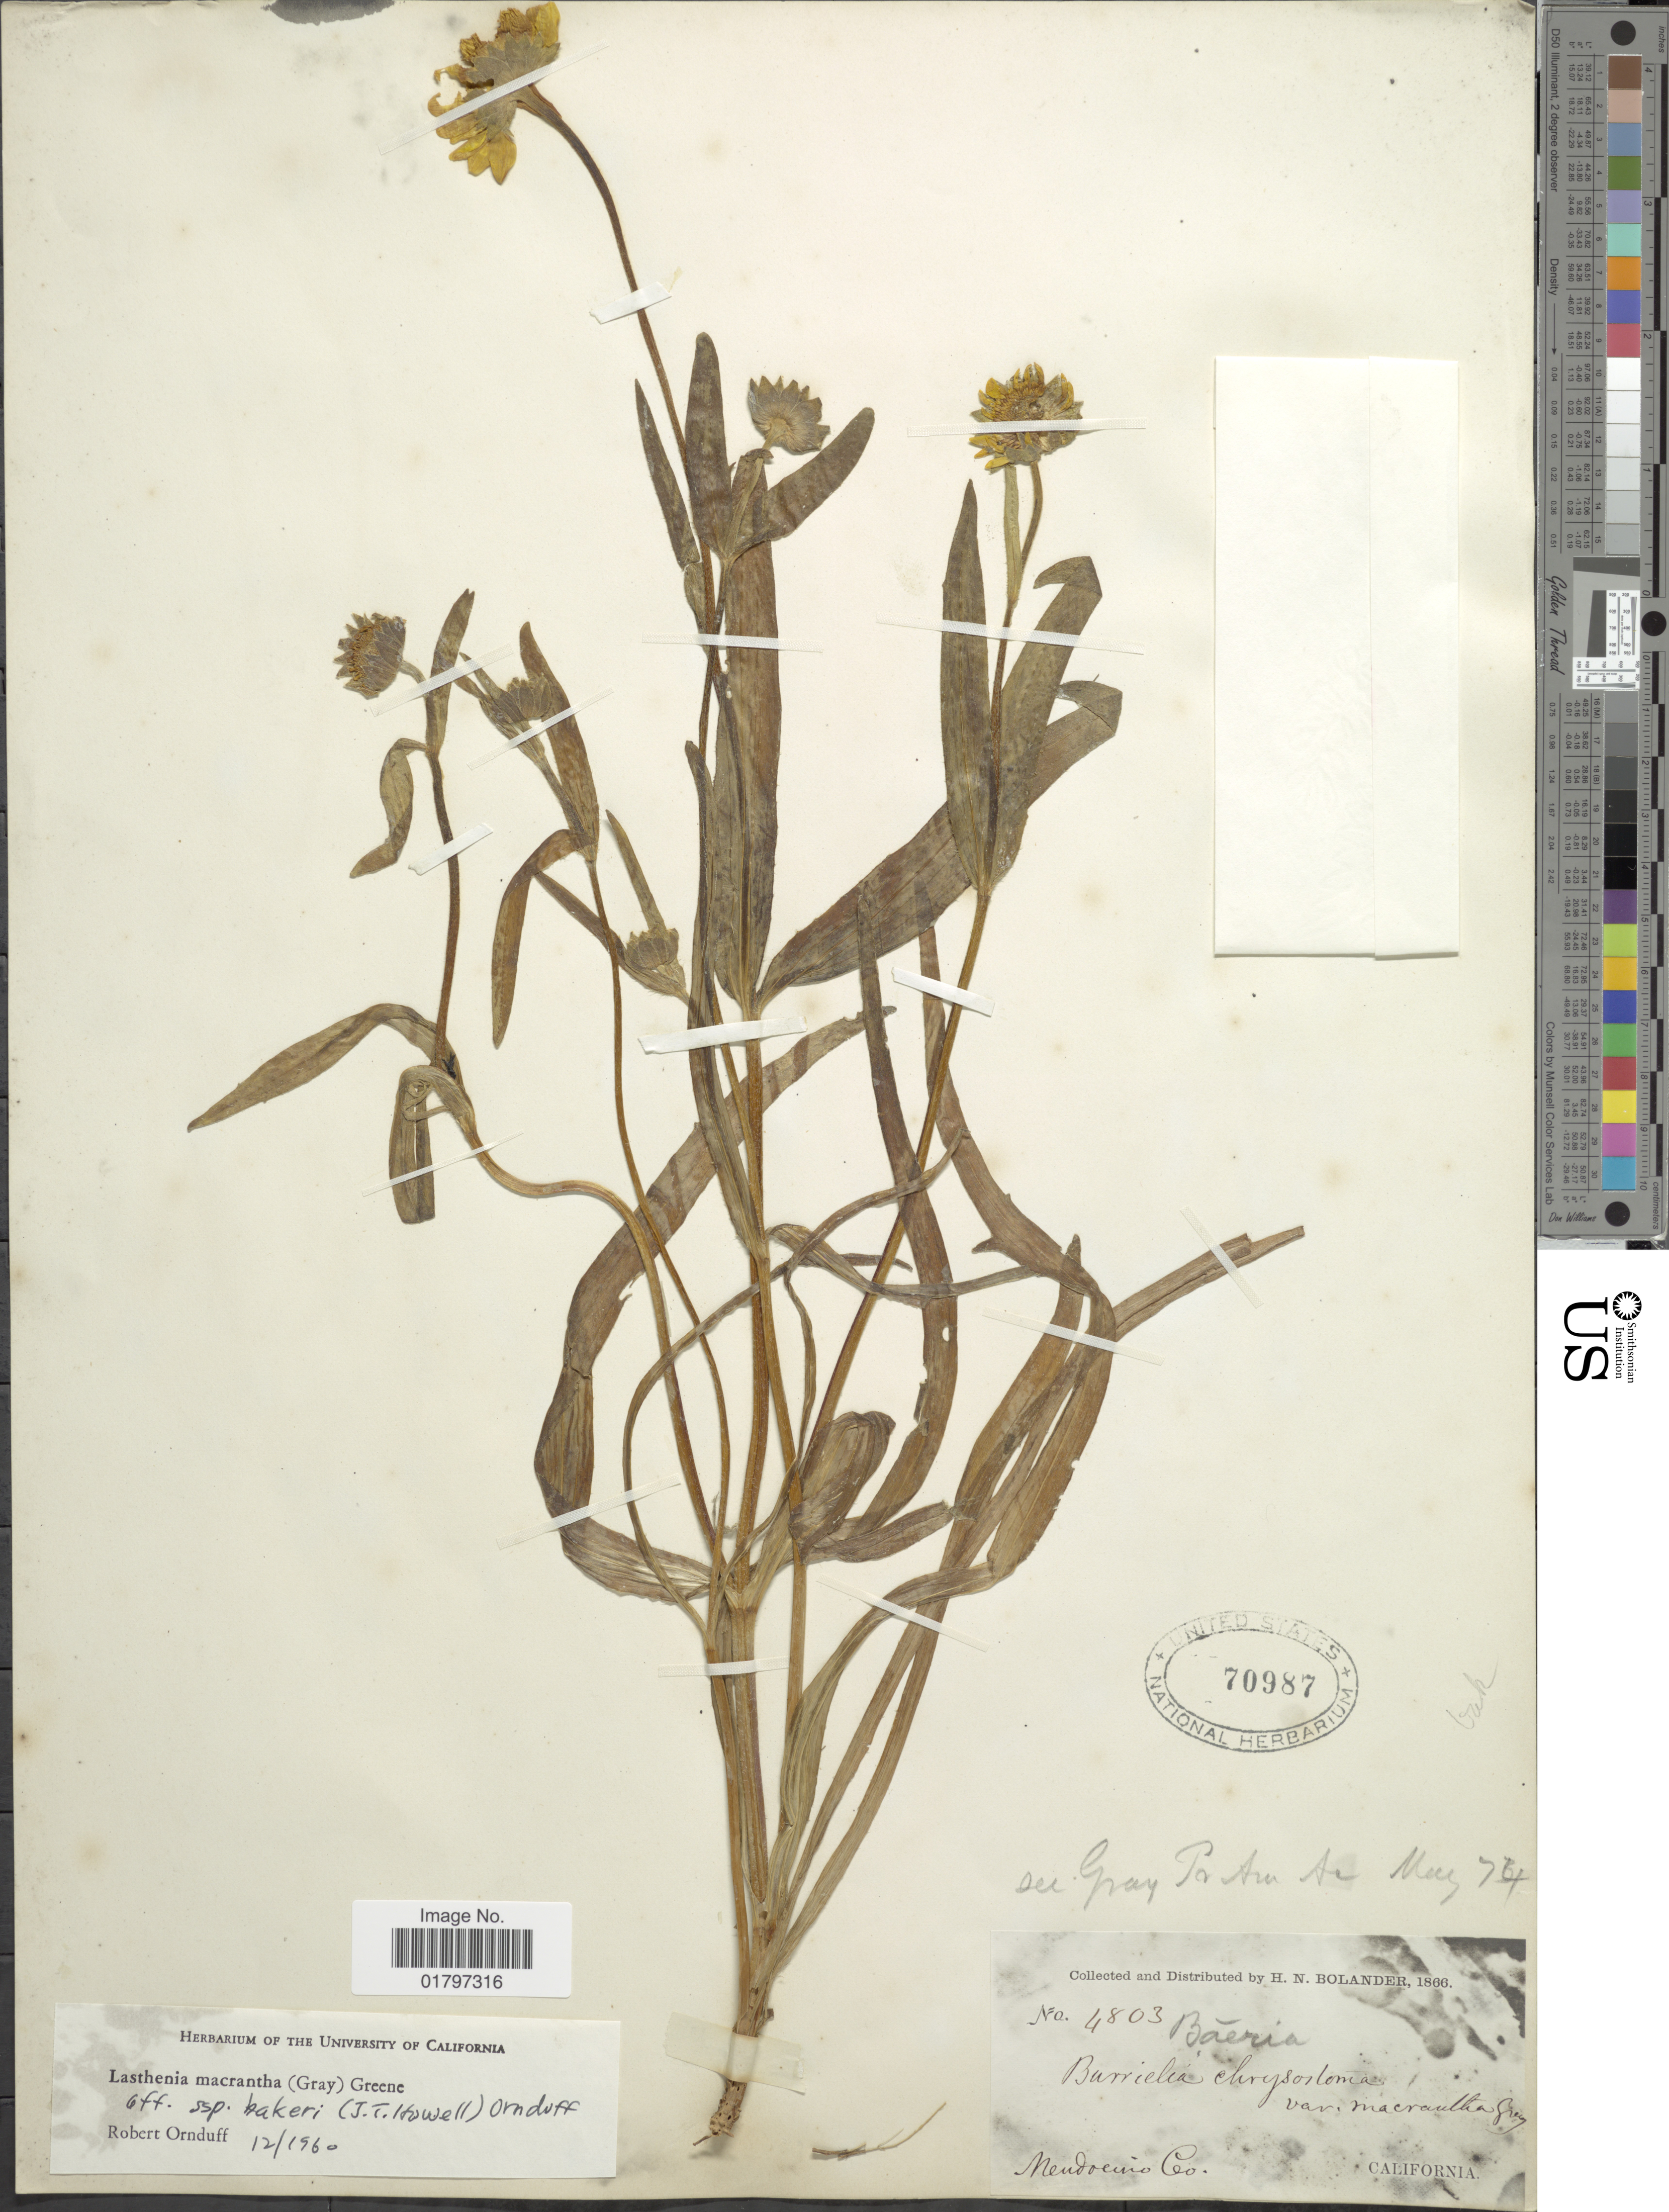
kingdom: Plantae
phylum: Tracheophyta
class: Magnoliopsida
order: Asterales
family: Asteraceae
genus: Lasthenia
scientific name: Lasthenia lasthemia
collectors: H. Bolander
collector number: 4803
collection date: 1866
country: United States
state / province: California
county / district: Mendocino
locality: Mendocino Co.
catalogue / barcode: US 70987